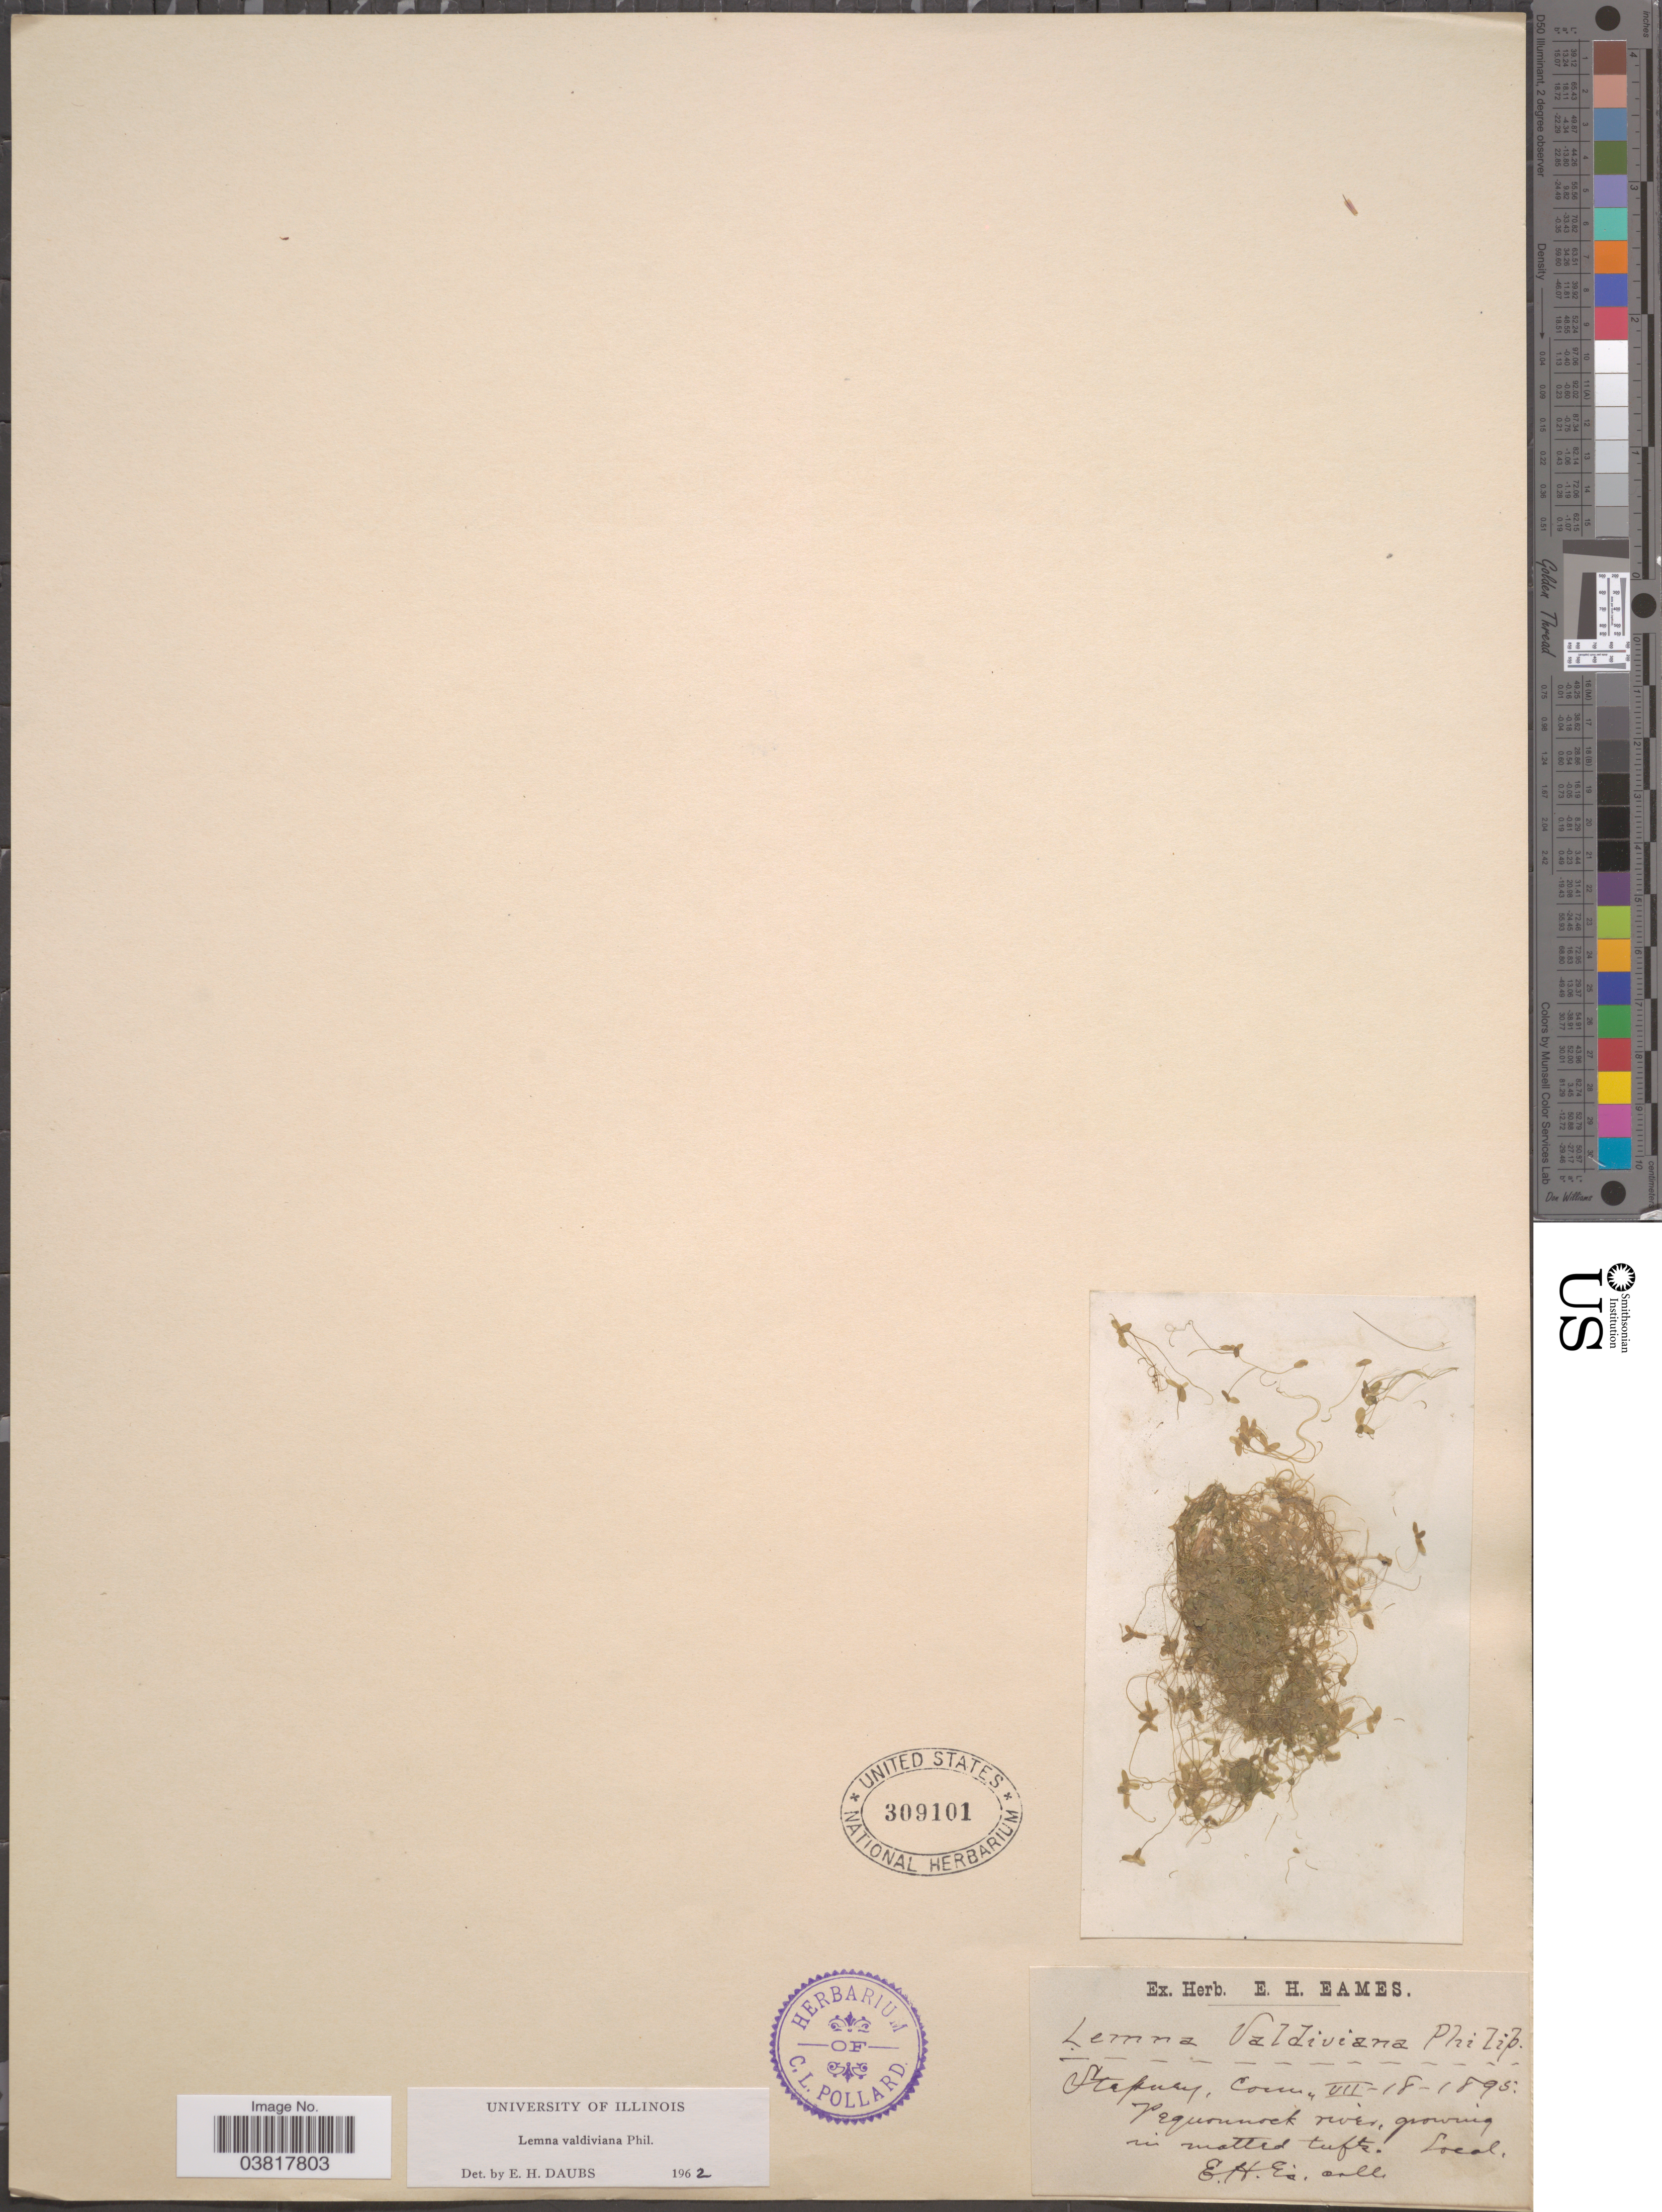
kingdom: Plantae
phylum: Tracheophyta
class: Liliopsida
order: Alismatales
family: Araceae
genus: Lemna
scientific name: Lemna valdiviana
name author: Phil.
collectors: E. H. Eames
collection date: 1895-07-18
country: United States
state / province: Connecticut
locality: Stepney. Pequonnock river.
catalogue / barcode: US 309101